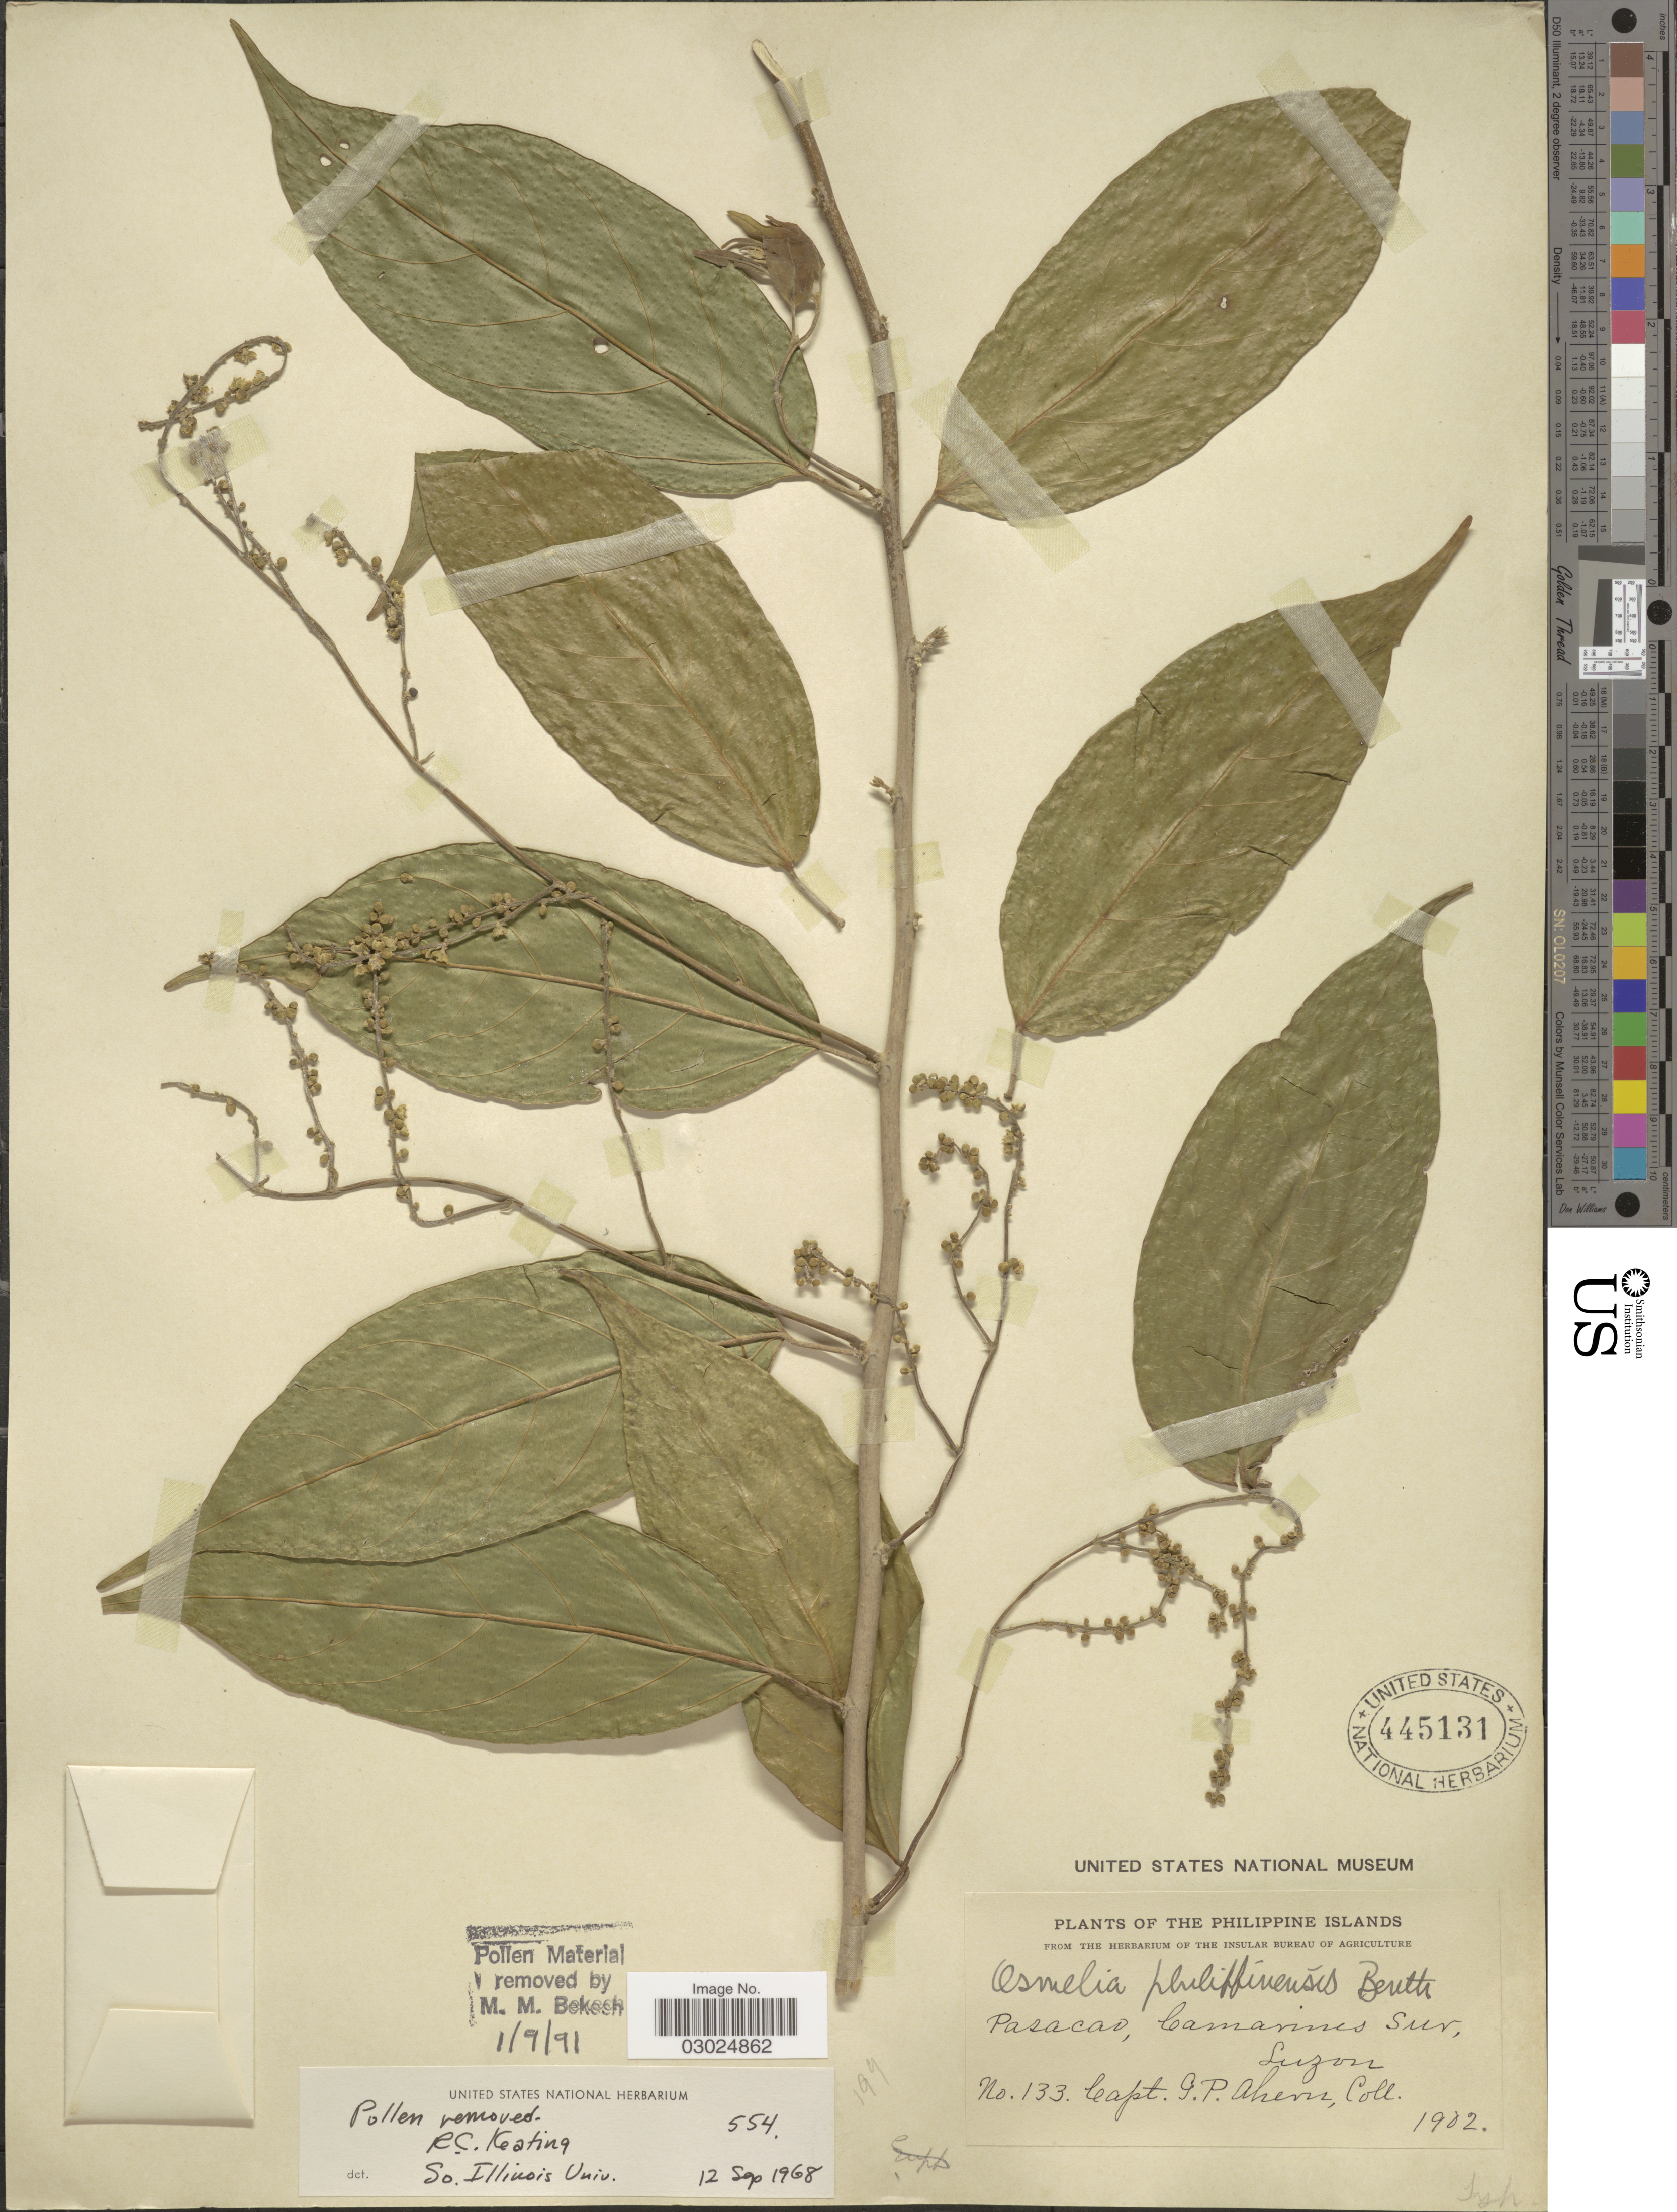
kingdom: Plantae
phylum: Tracheophyta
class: Magnoliopsida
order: Malpighiales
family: Salicaceae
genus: Osmelia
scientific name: Osmelia philippina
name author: (Turcz.) Benth.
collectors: G. Ahern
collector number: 133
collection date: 1902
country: Philippines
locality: Pasacao, Camarines Sur, Luzon.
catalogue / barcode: US 445131